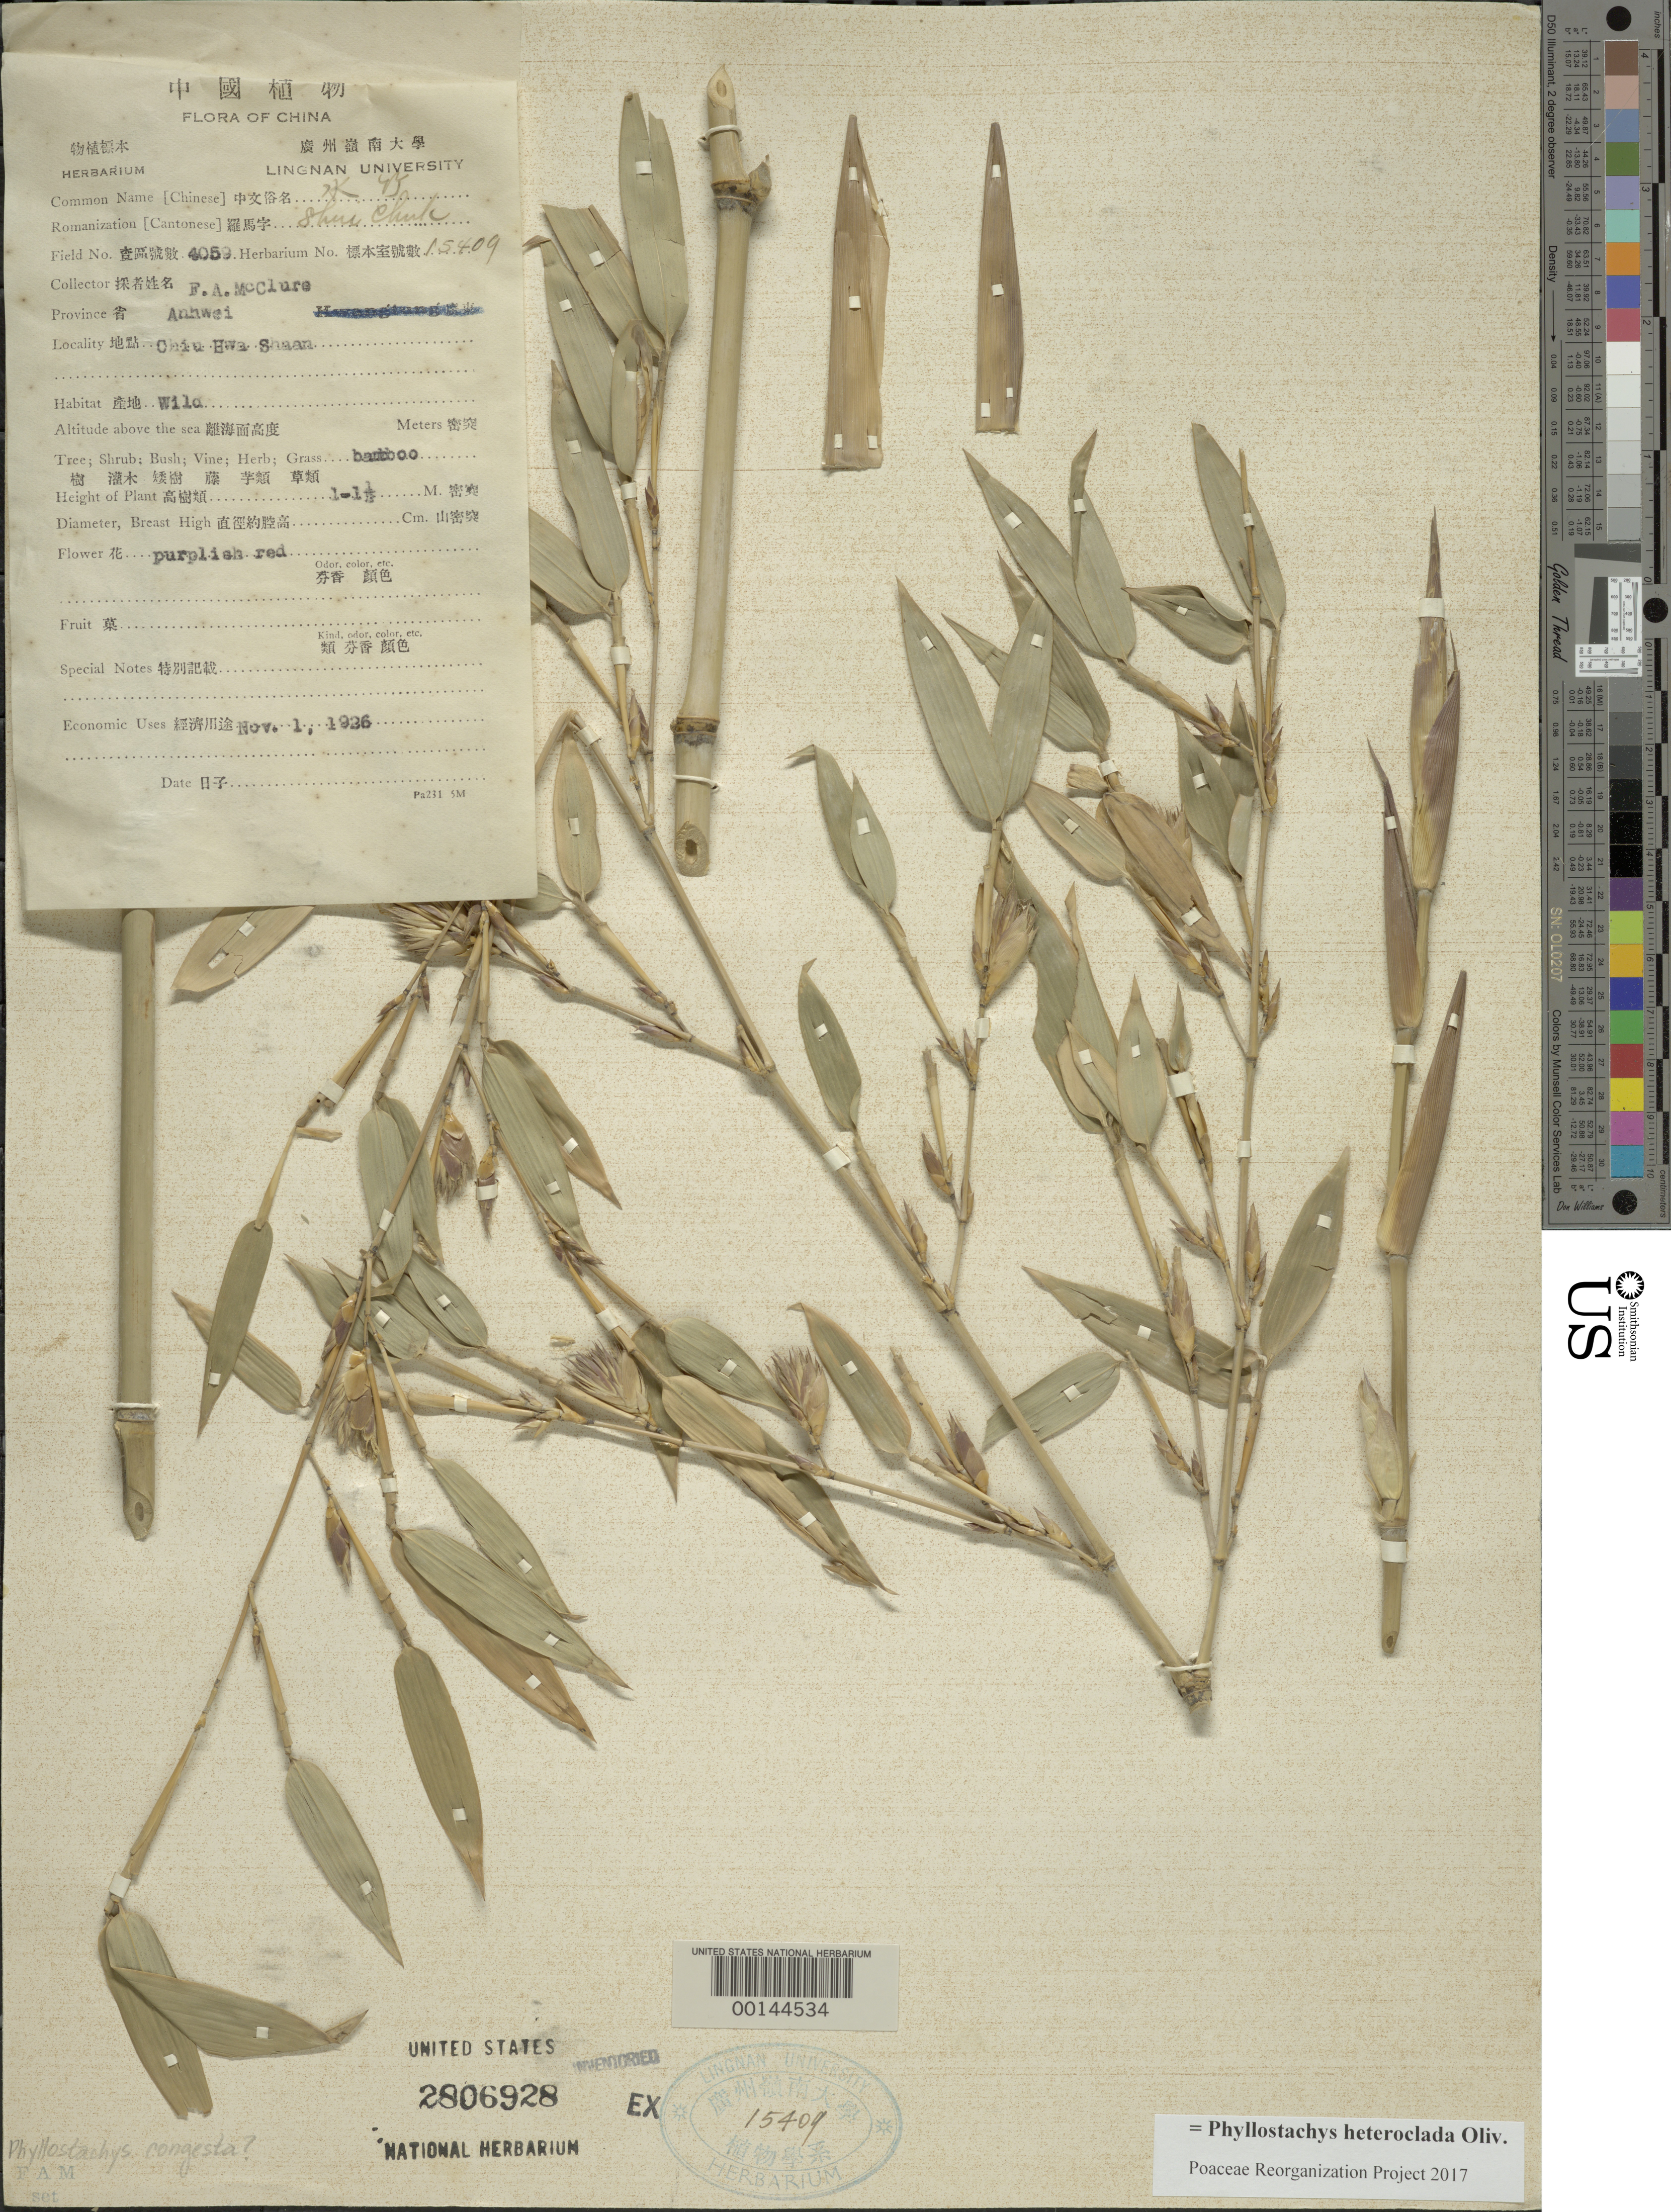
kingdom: Plantae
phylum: Tracheophyta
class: Liliopsida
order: Poales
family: Poaceae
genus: Phyllostachys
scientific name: Phyllostachys heteroclada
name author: Oliv.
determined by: Poaceae Reorganization Project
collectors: F. A. McClure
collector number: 4059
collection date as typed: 01 Nov 1926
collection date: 1926-11-01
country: China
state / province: Anhui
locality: Chiu hwa shian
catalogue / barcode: US 2806928